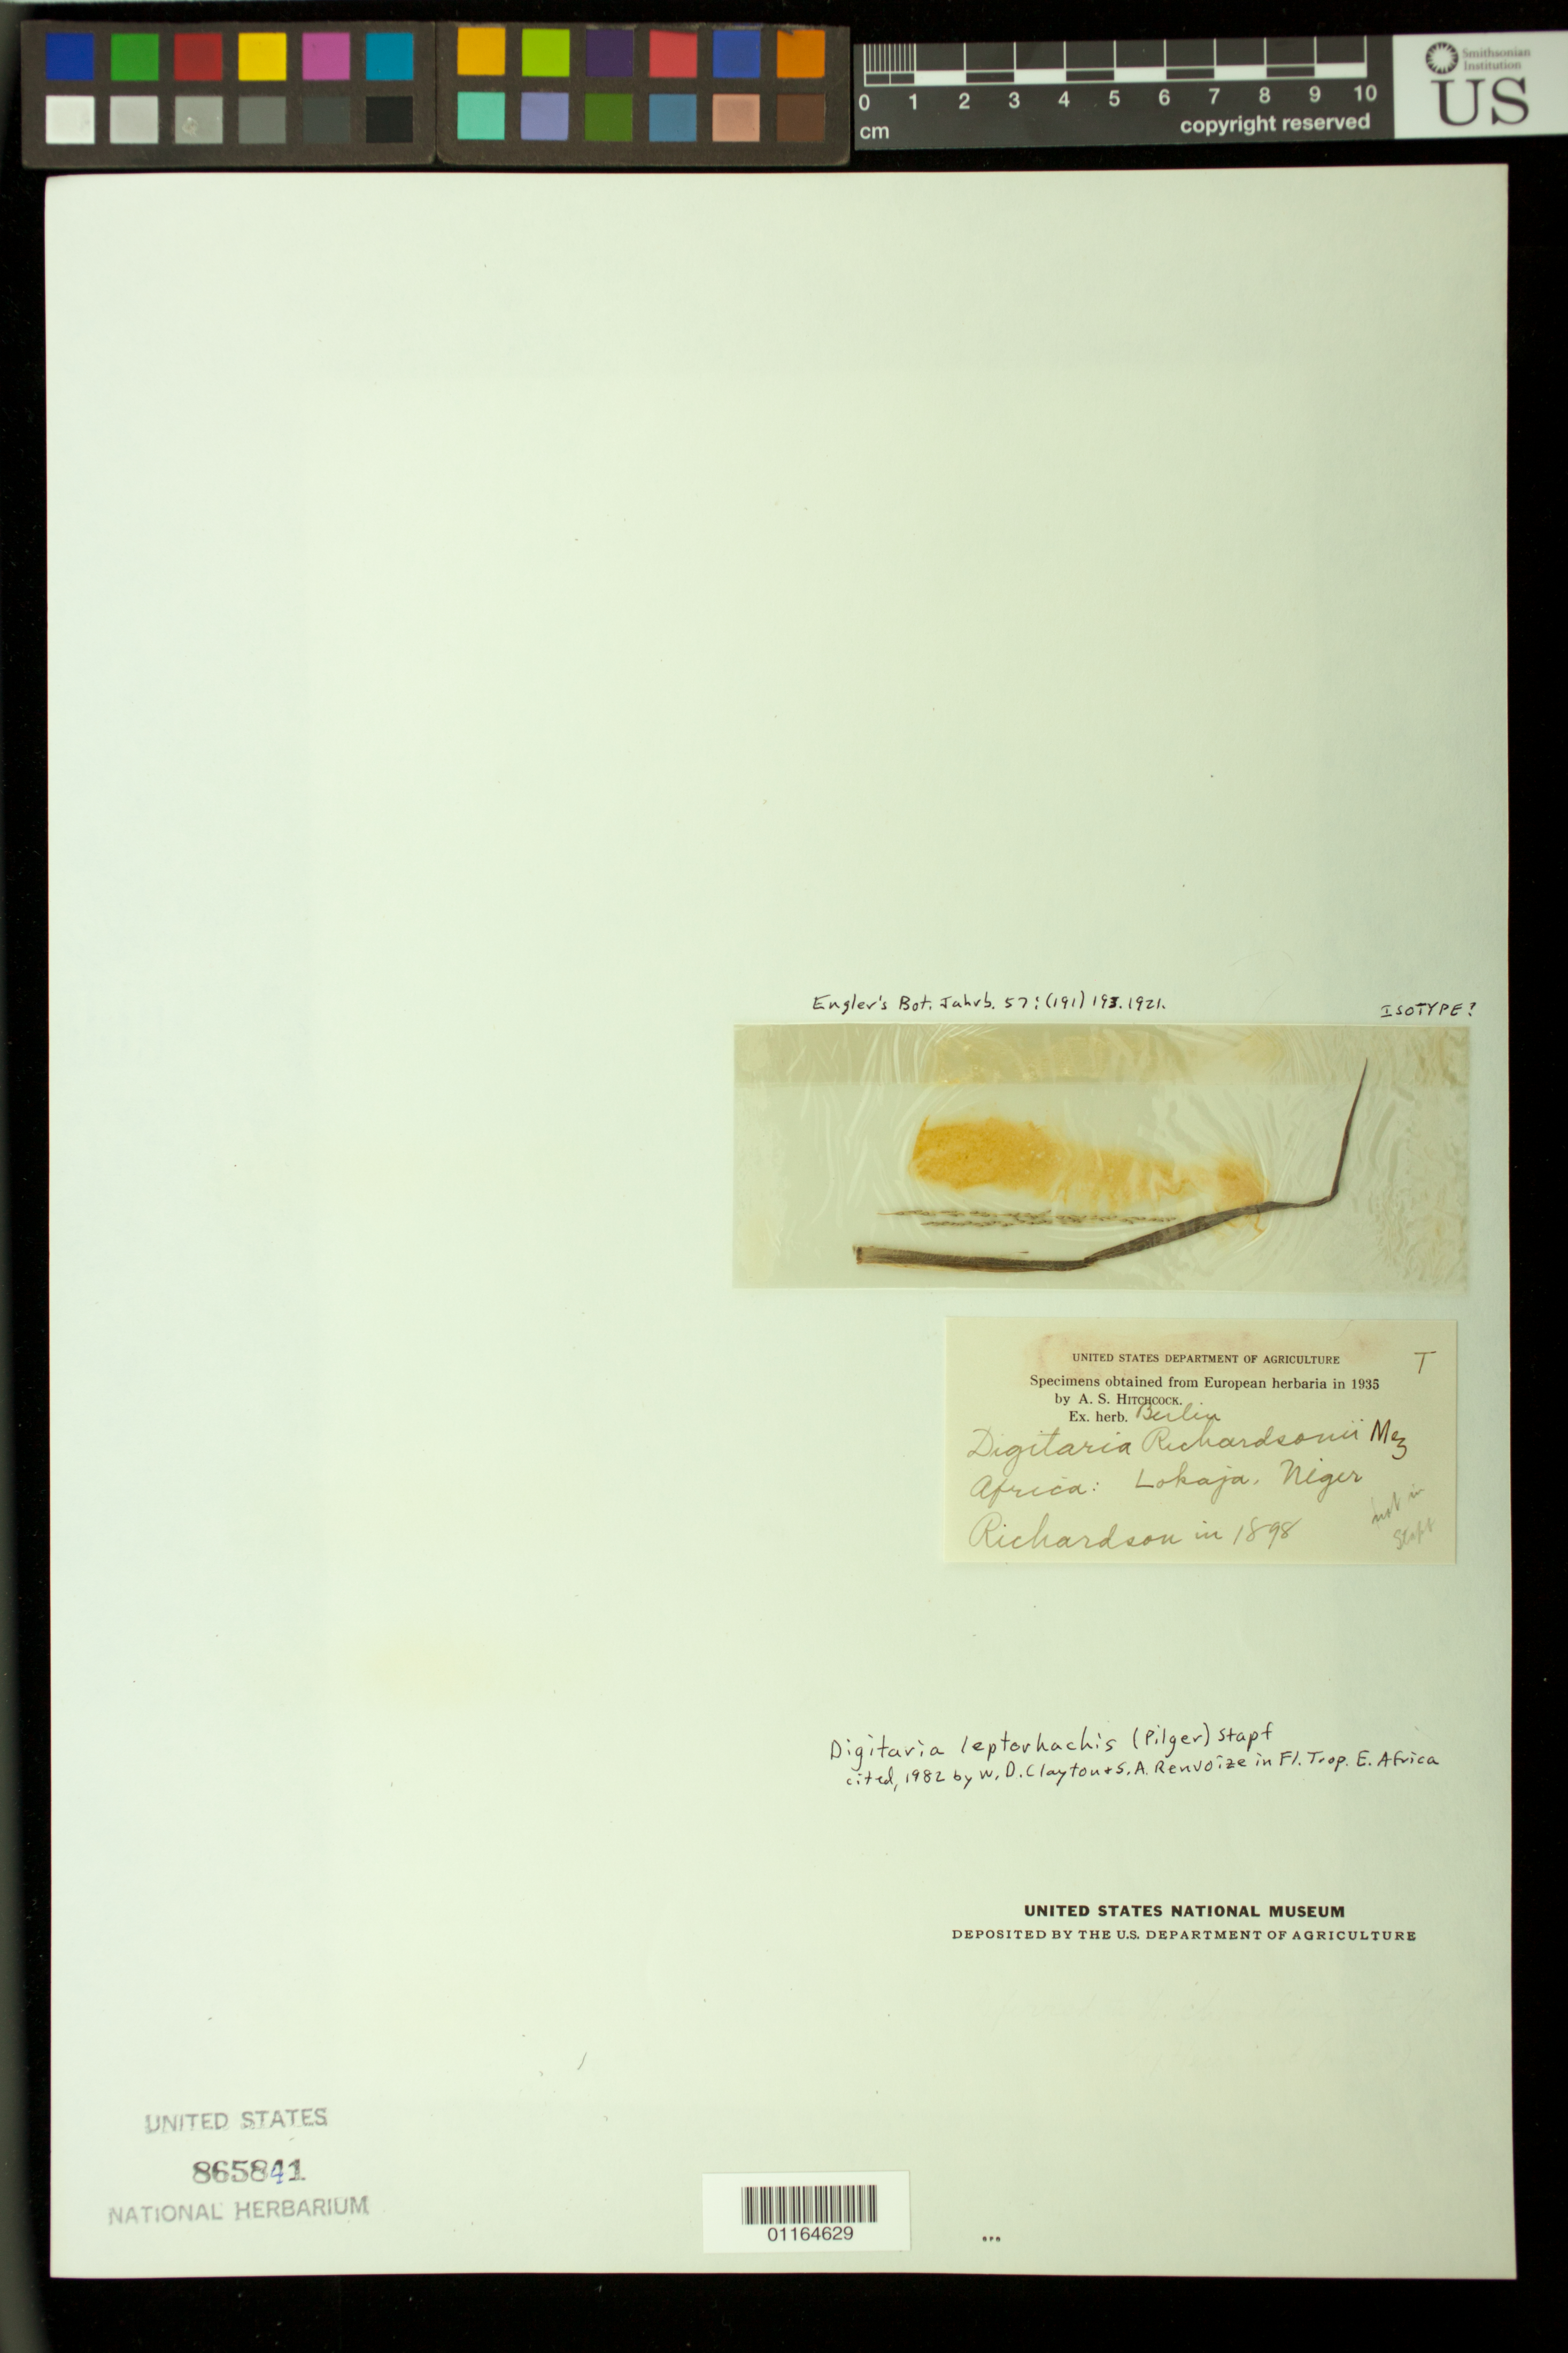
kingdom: Plantae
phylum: Tracheophyta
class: Liliopsida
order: Poales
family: Poaceae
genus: Digitaria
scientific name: Digitaria richardsonii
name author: Mez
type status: Type Collection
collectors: A. J. Richardson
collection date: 1898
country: Nigeria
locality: Lokaja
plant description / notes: Fragmentary material of type specimen ex herb. Berlin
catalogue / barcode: US 865841